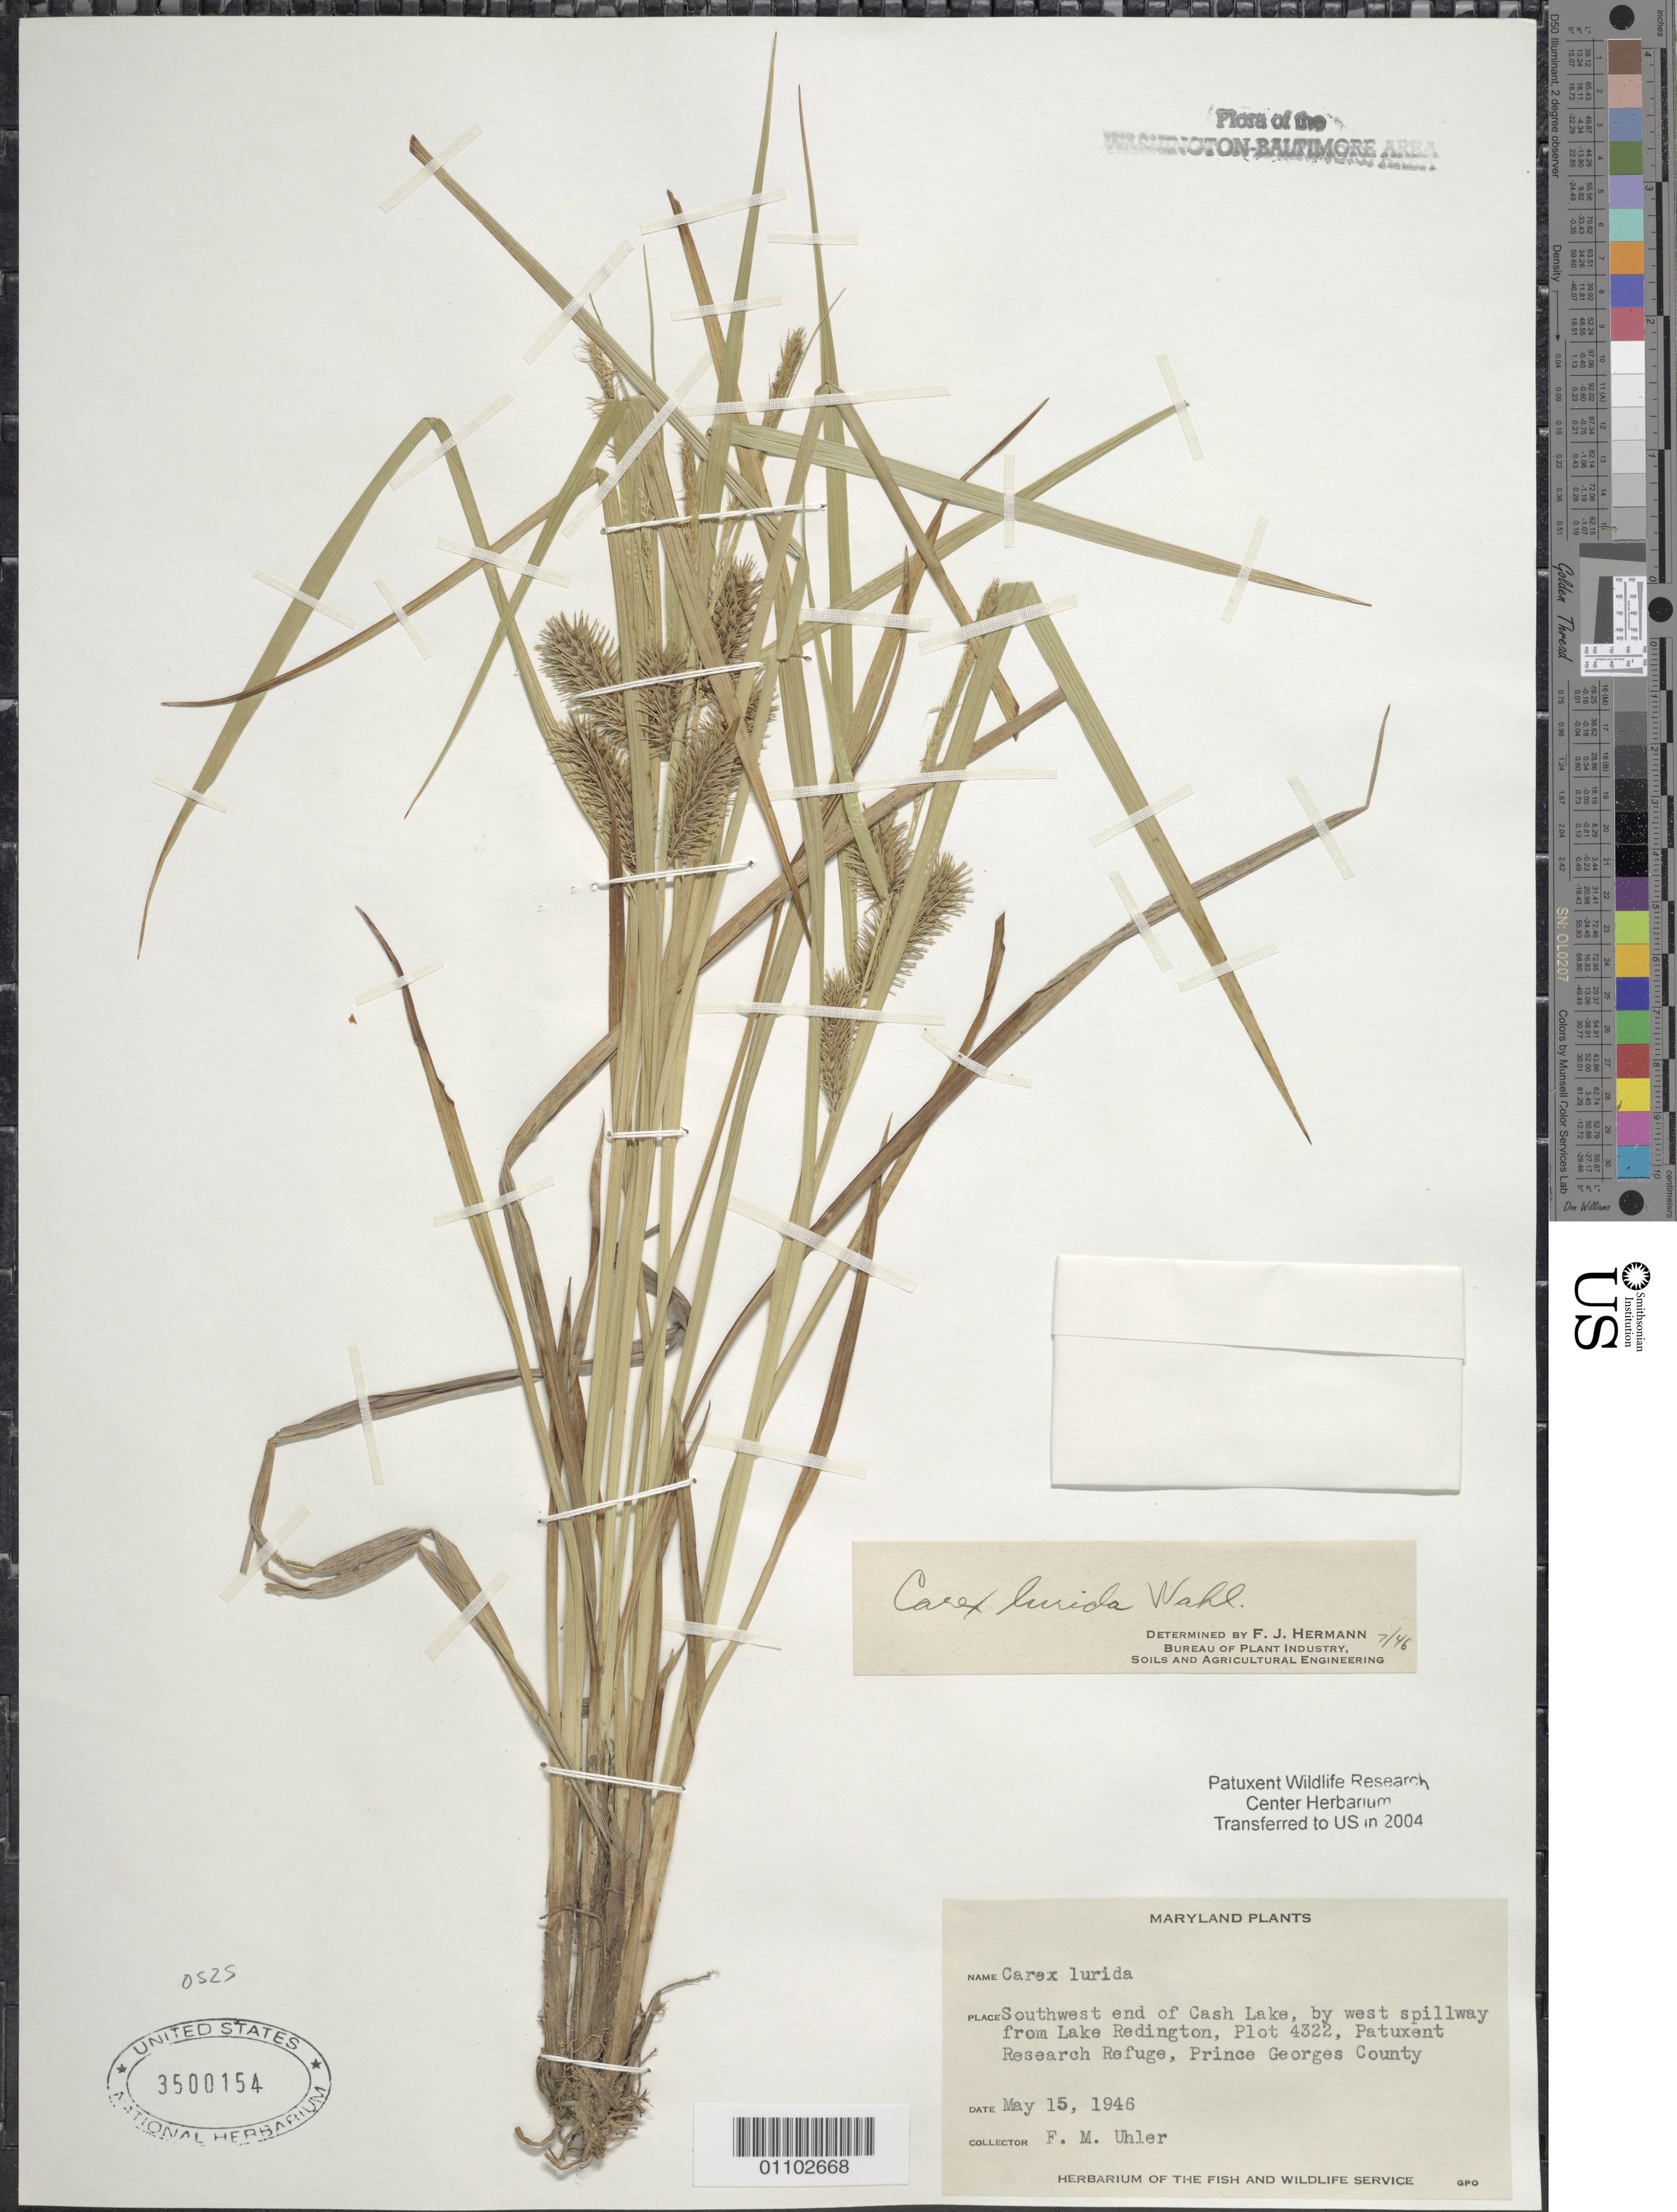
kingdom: Plantae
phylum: Tracheophyta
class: Liliopsida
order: Poales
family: Cyperaceae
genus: Carex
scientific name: Carex lurida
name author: Wahlenb.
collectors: F. Uhler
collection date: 1946-05-15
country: United States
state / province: Maryland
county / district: Prince George's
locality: Southwest end of Cash Lake, by west spillway from Lake Redington, Plot 4322, Patuxent Research Refuge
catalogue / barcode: US 3500154